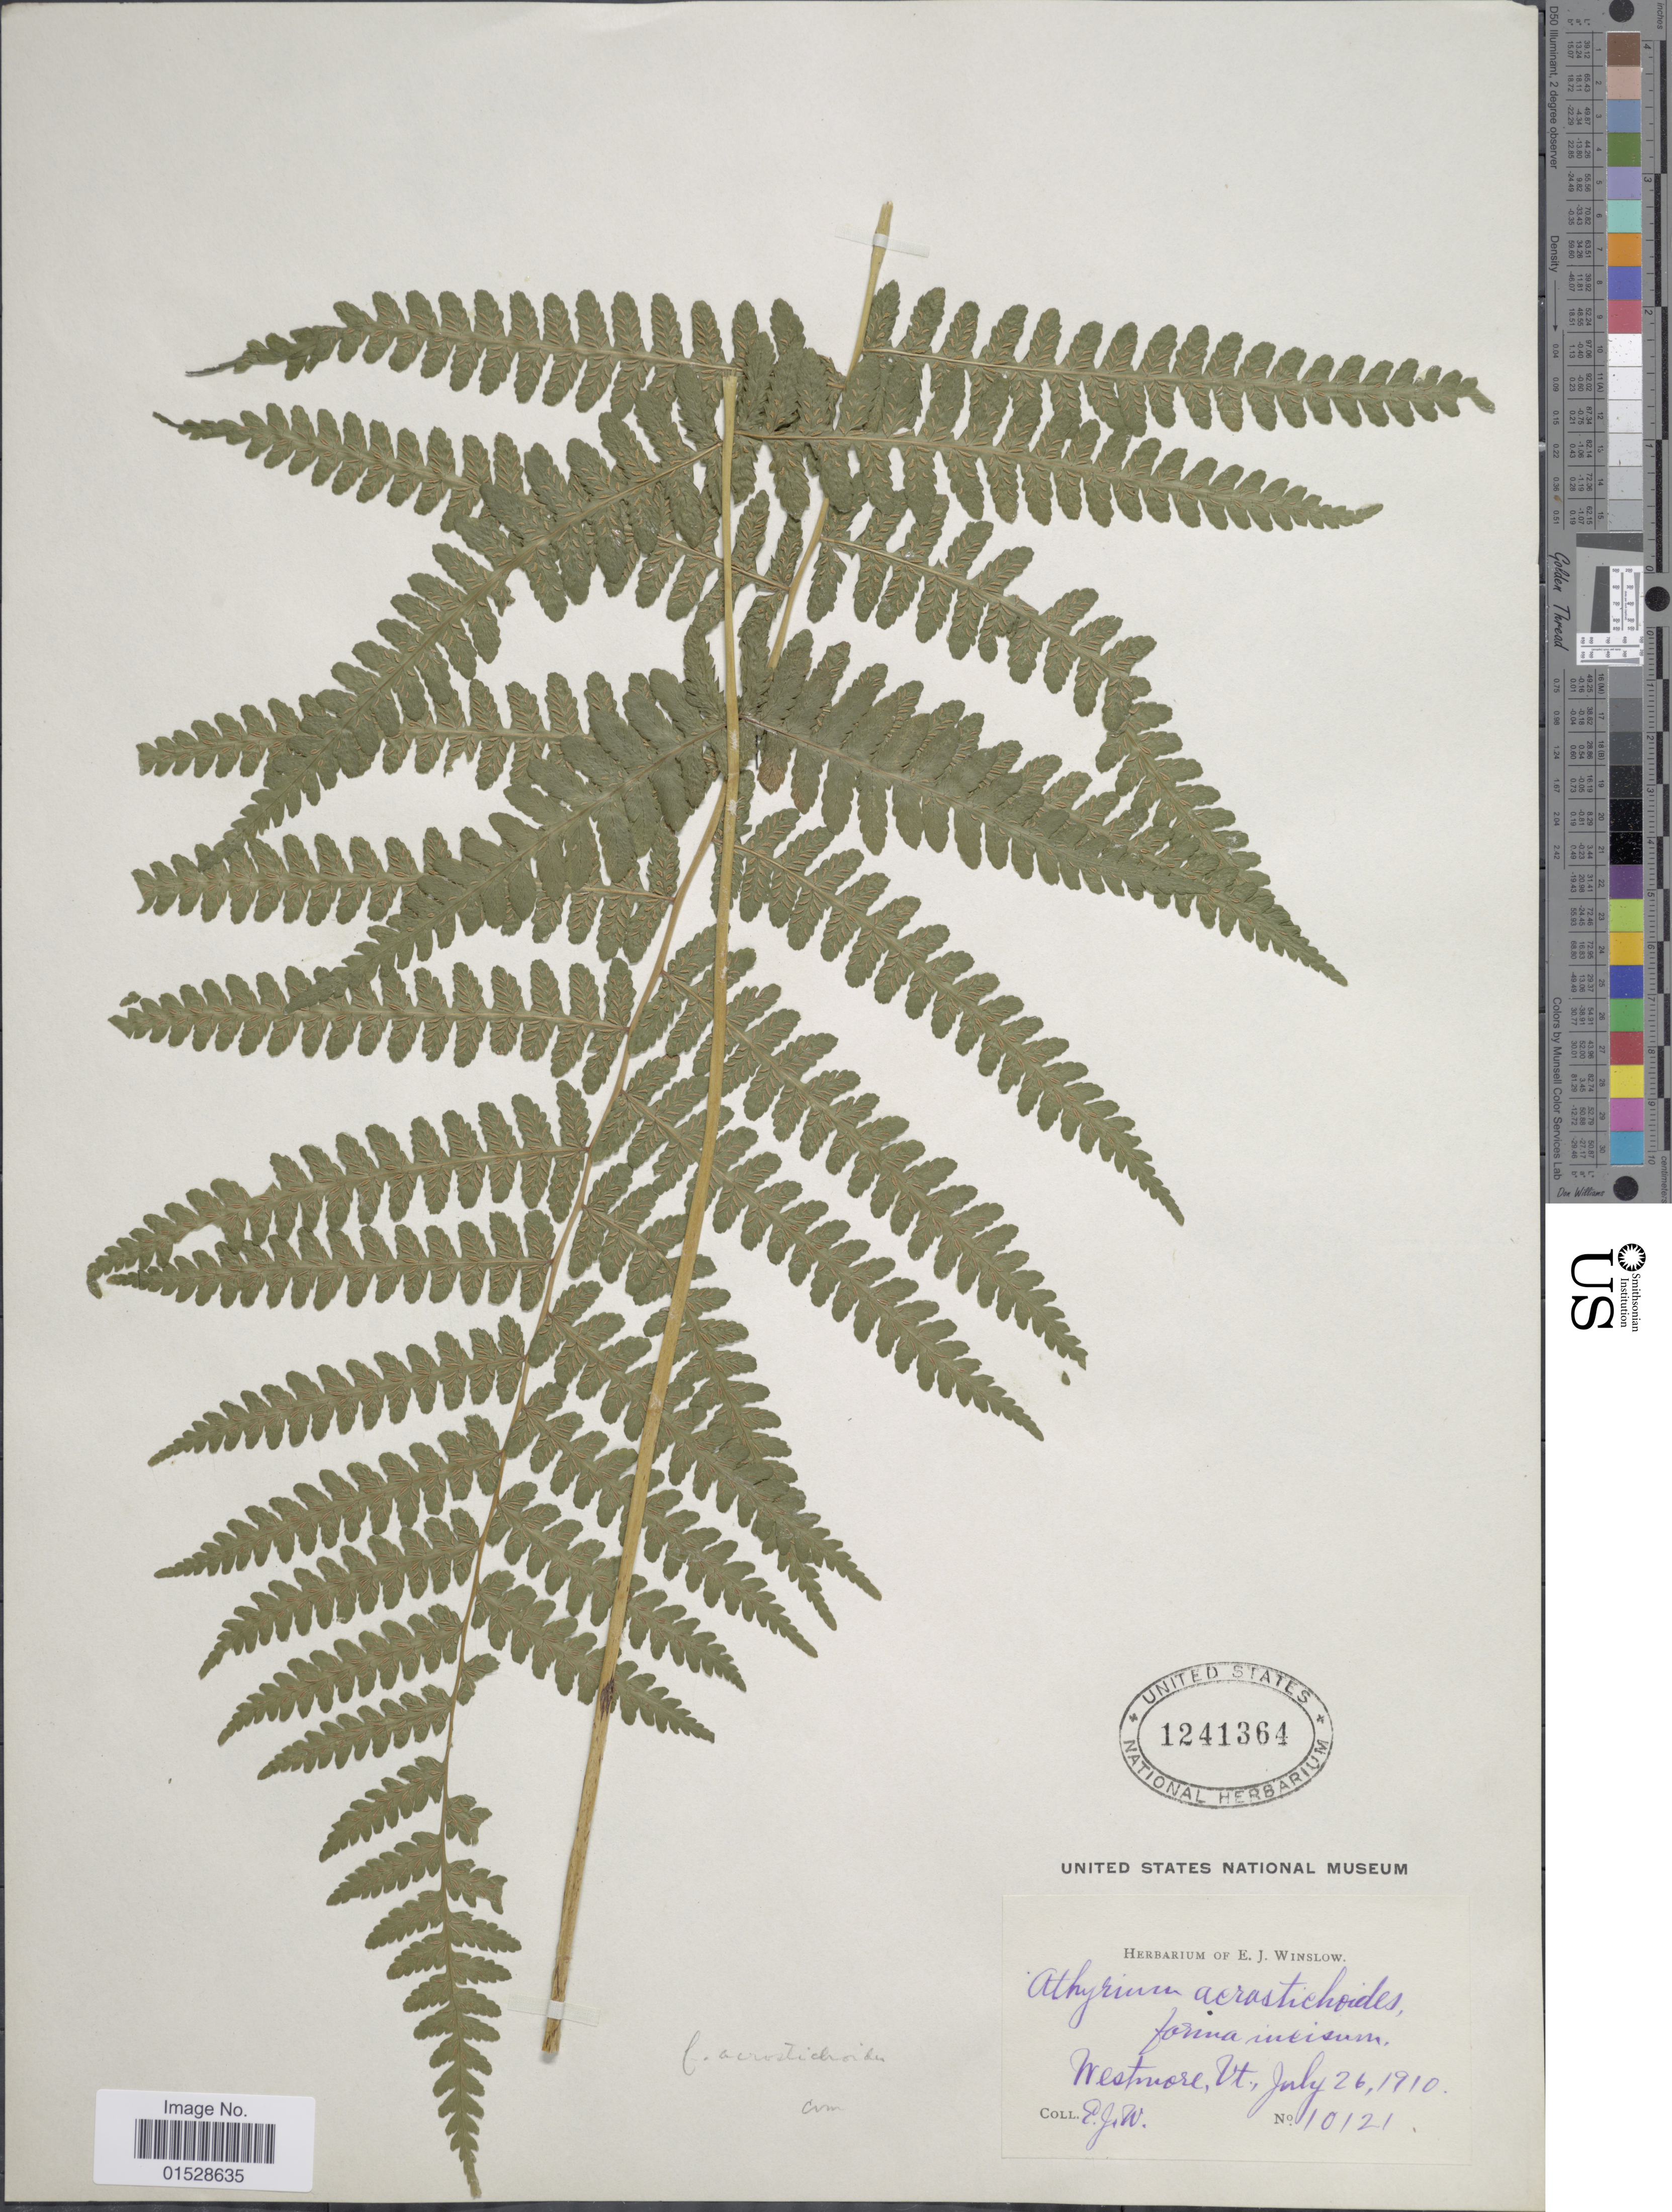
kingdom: Plantae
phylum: Tracheophyta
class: Polypodiopsida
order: Polypodiales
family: Athyriaceae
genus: Deparia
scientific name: Deparia acrostichoides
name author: (Sw.) M. Kato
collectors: E. Winslow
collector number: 10121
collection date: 1910-07-26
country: United States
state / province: Vermont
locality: Westmore, Vt.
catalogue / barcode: US 1241364